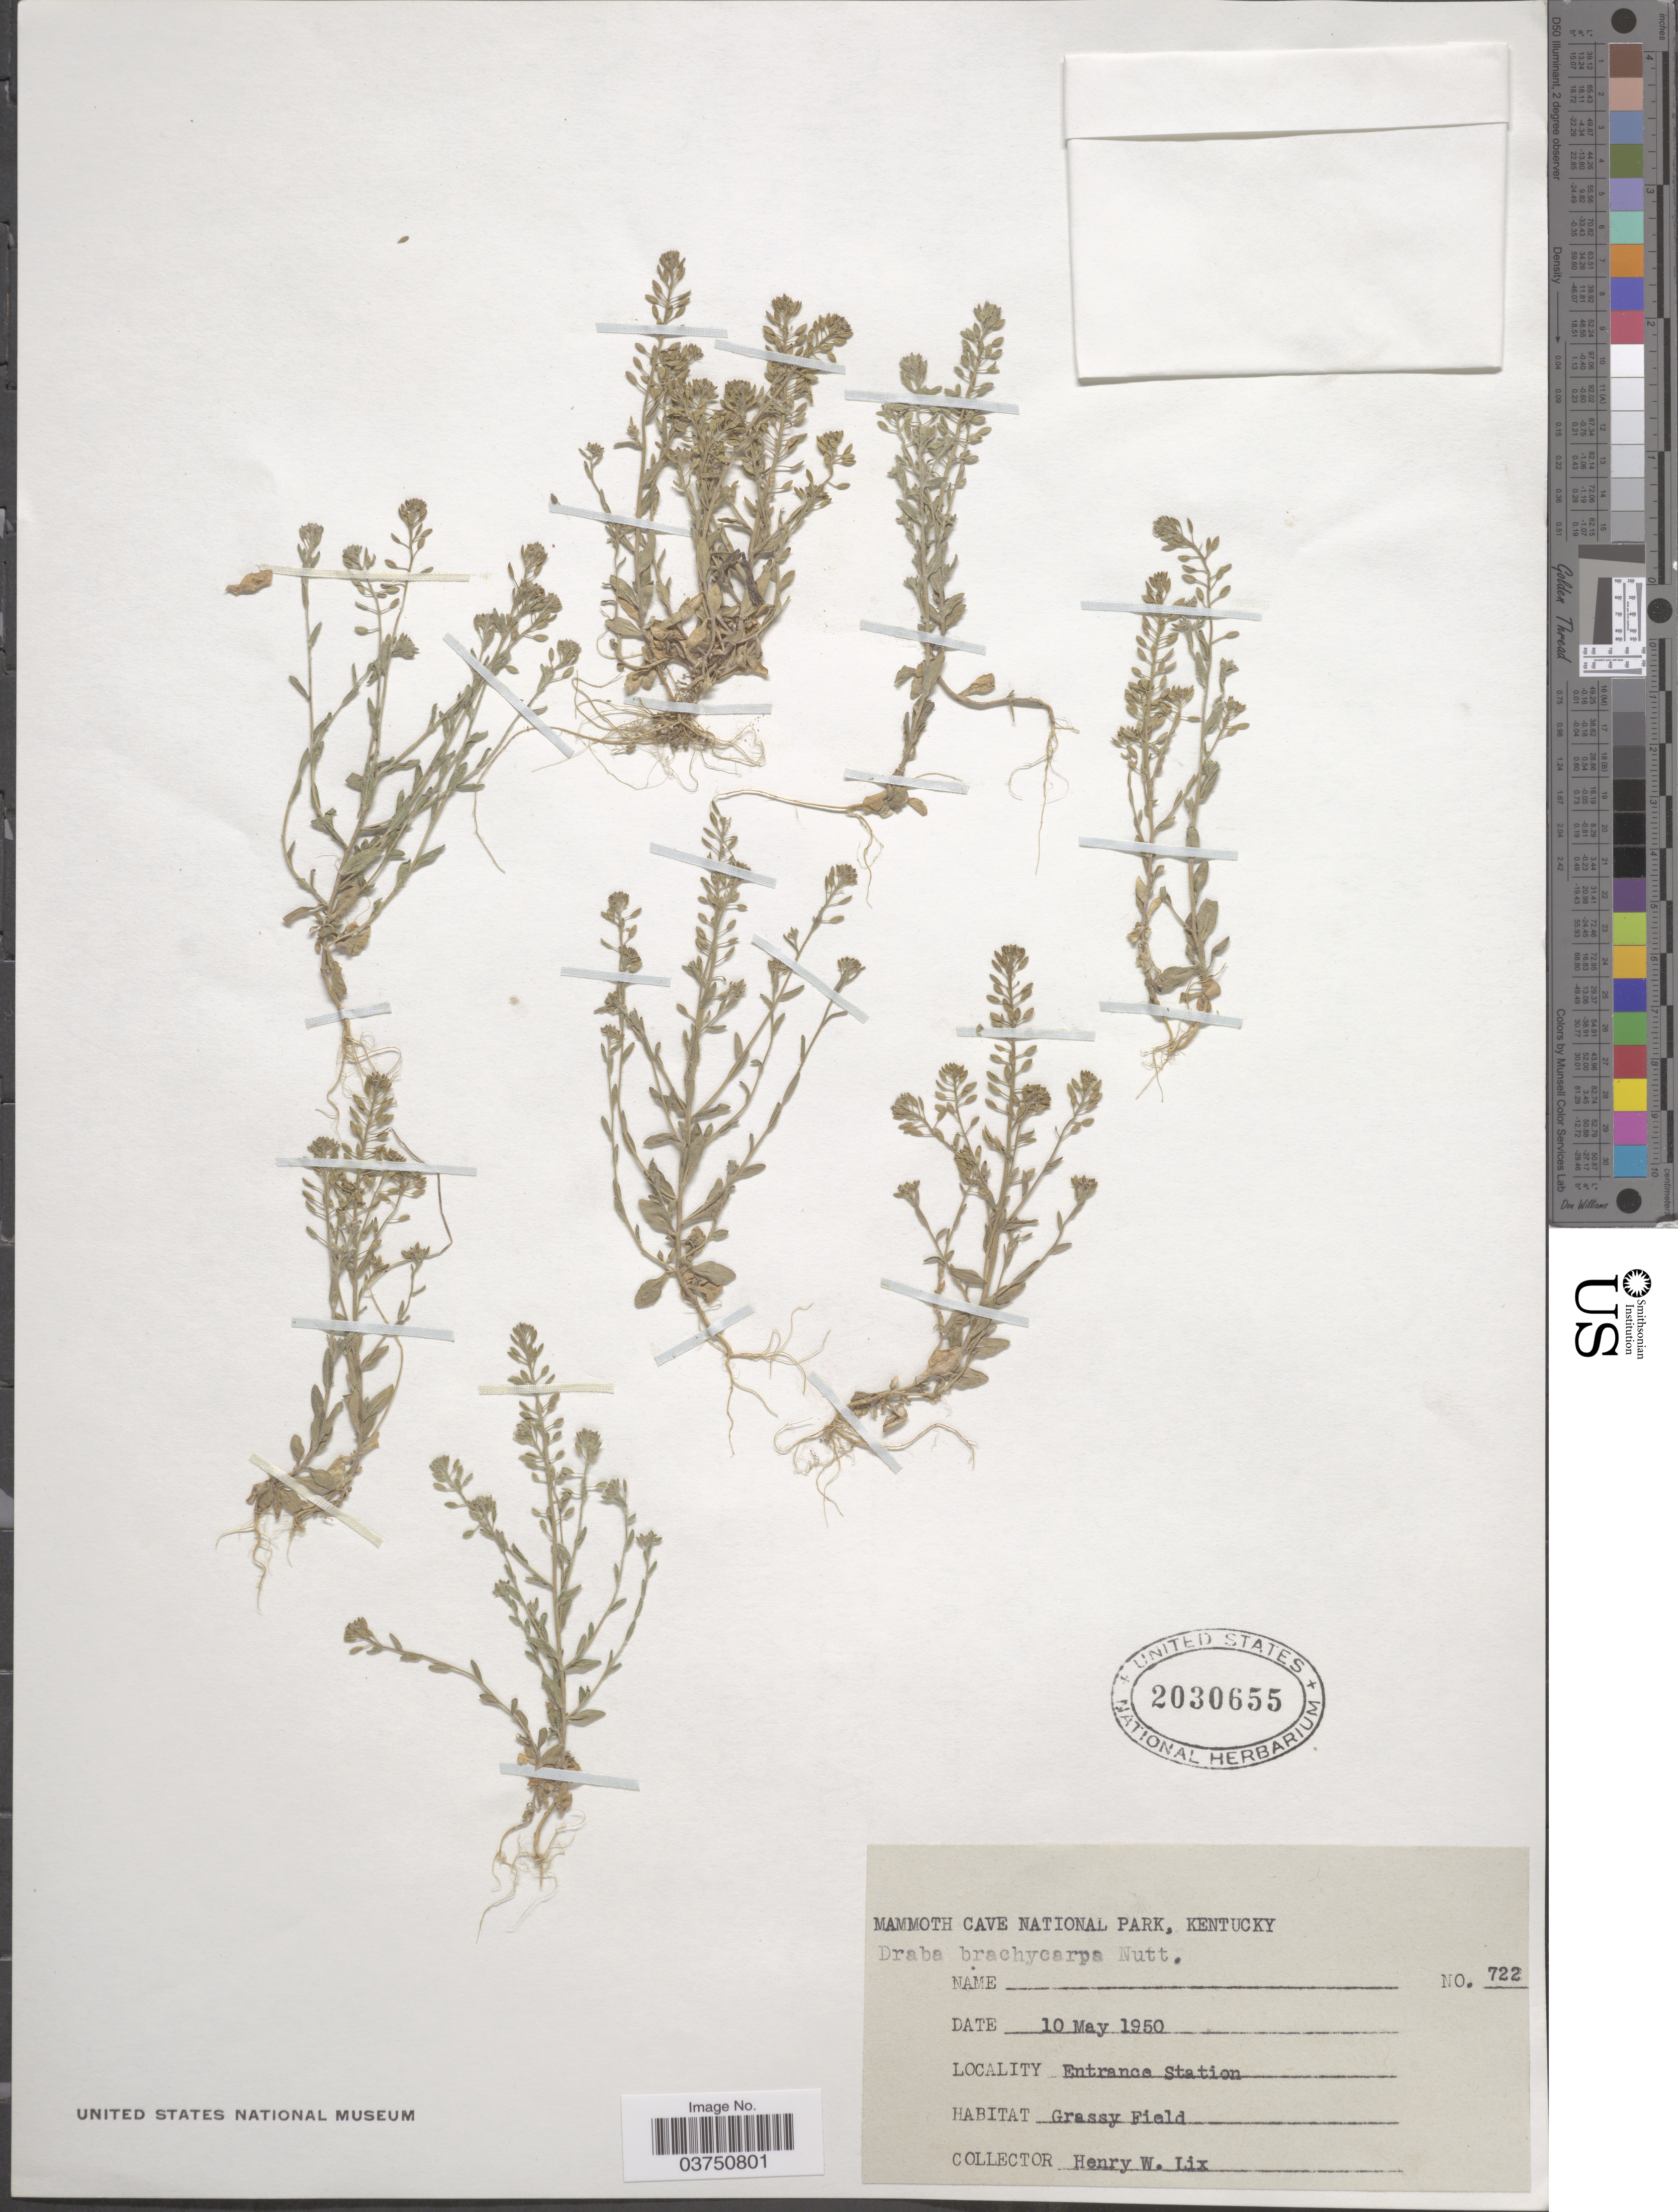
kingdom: Plantae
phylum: Tracheophyta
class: Magnoliopsida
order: Brassicales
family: Brassicaceae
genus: Draba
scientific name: Draba brachycarpa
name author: (Nutt.) Torr. & A. Gray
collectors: H. W. Lix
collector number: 722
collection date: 1950-05-10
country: United States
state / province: Kentucky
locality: Mammoth Cave National Park. Entrance Station.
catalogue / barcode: US 2030655